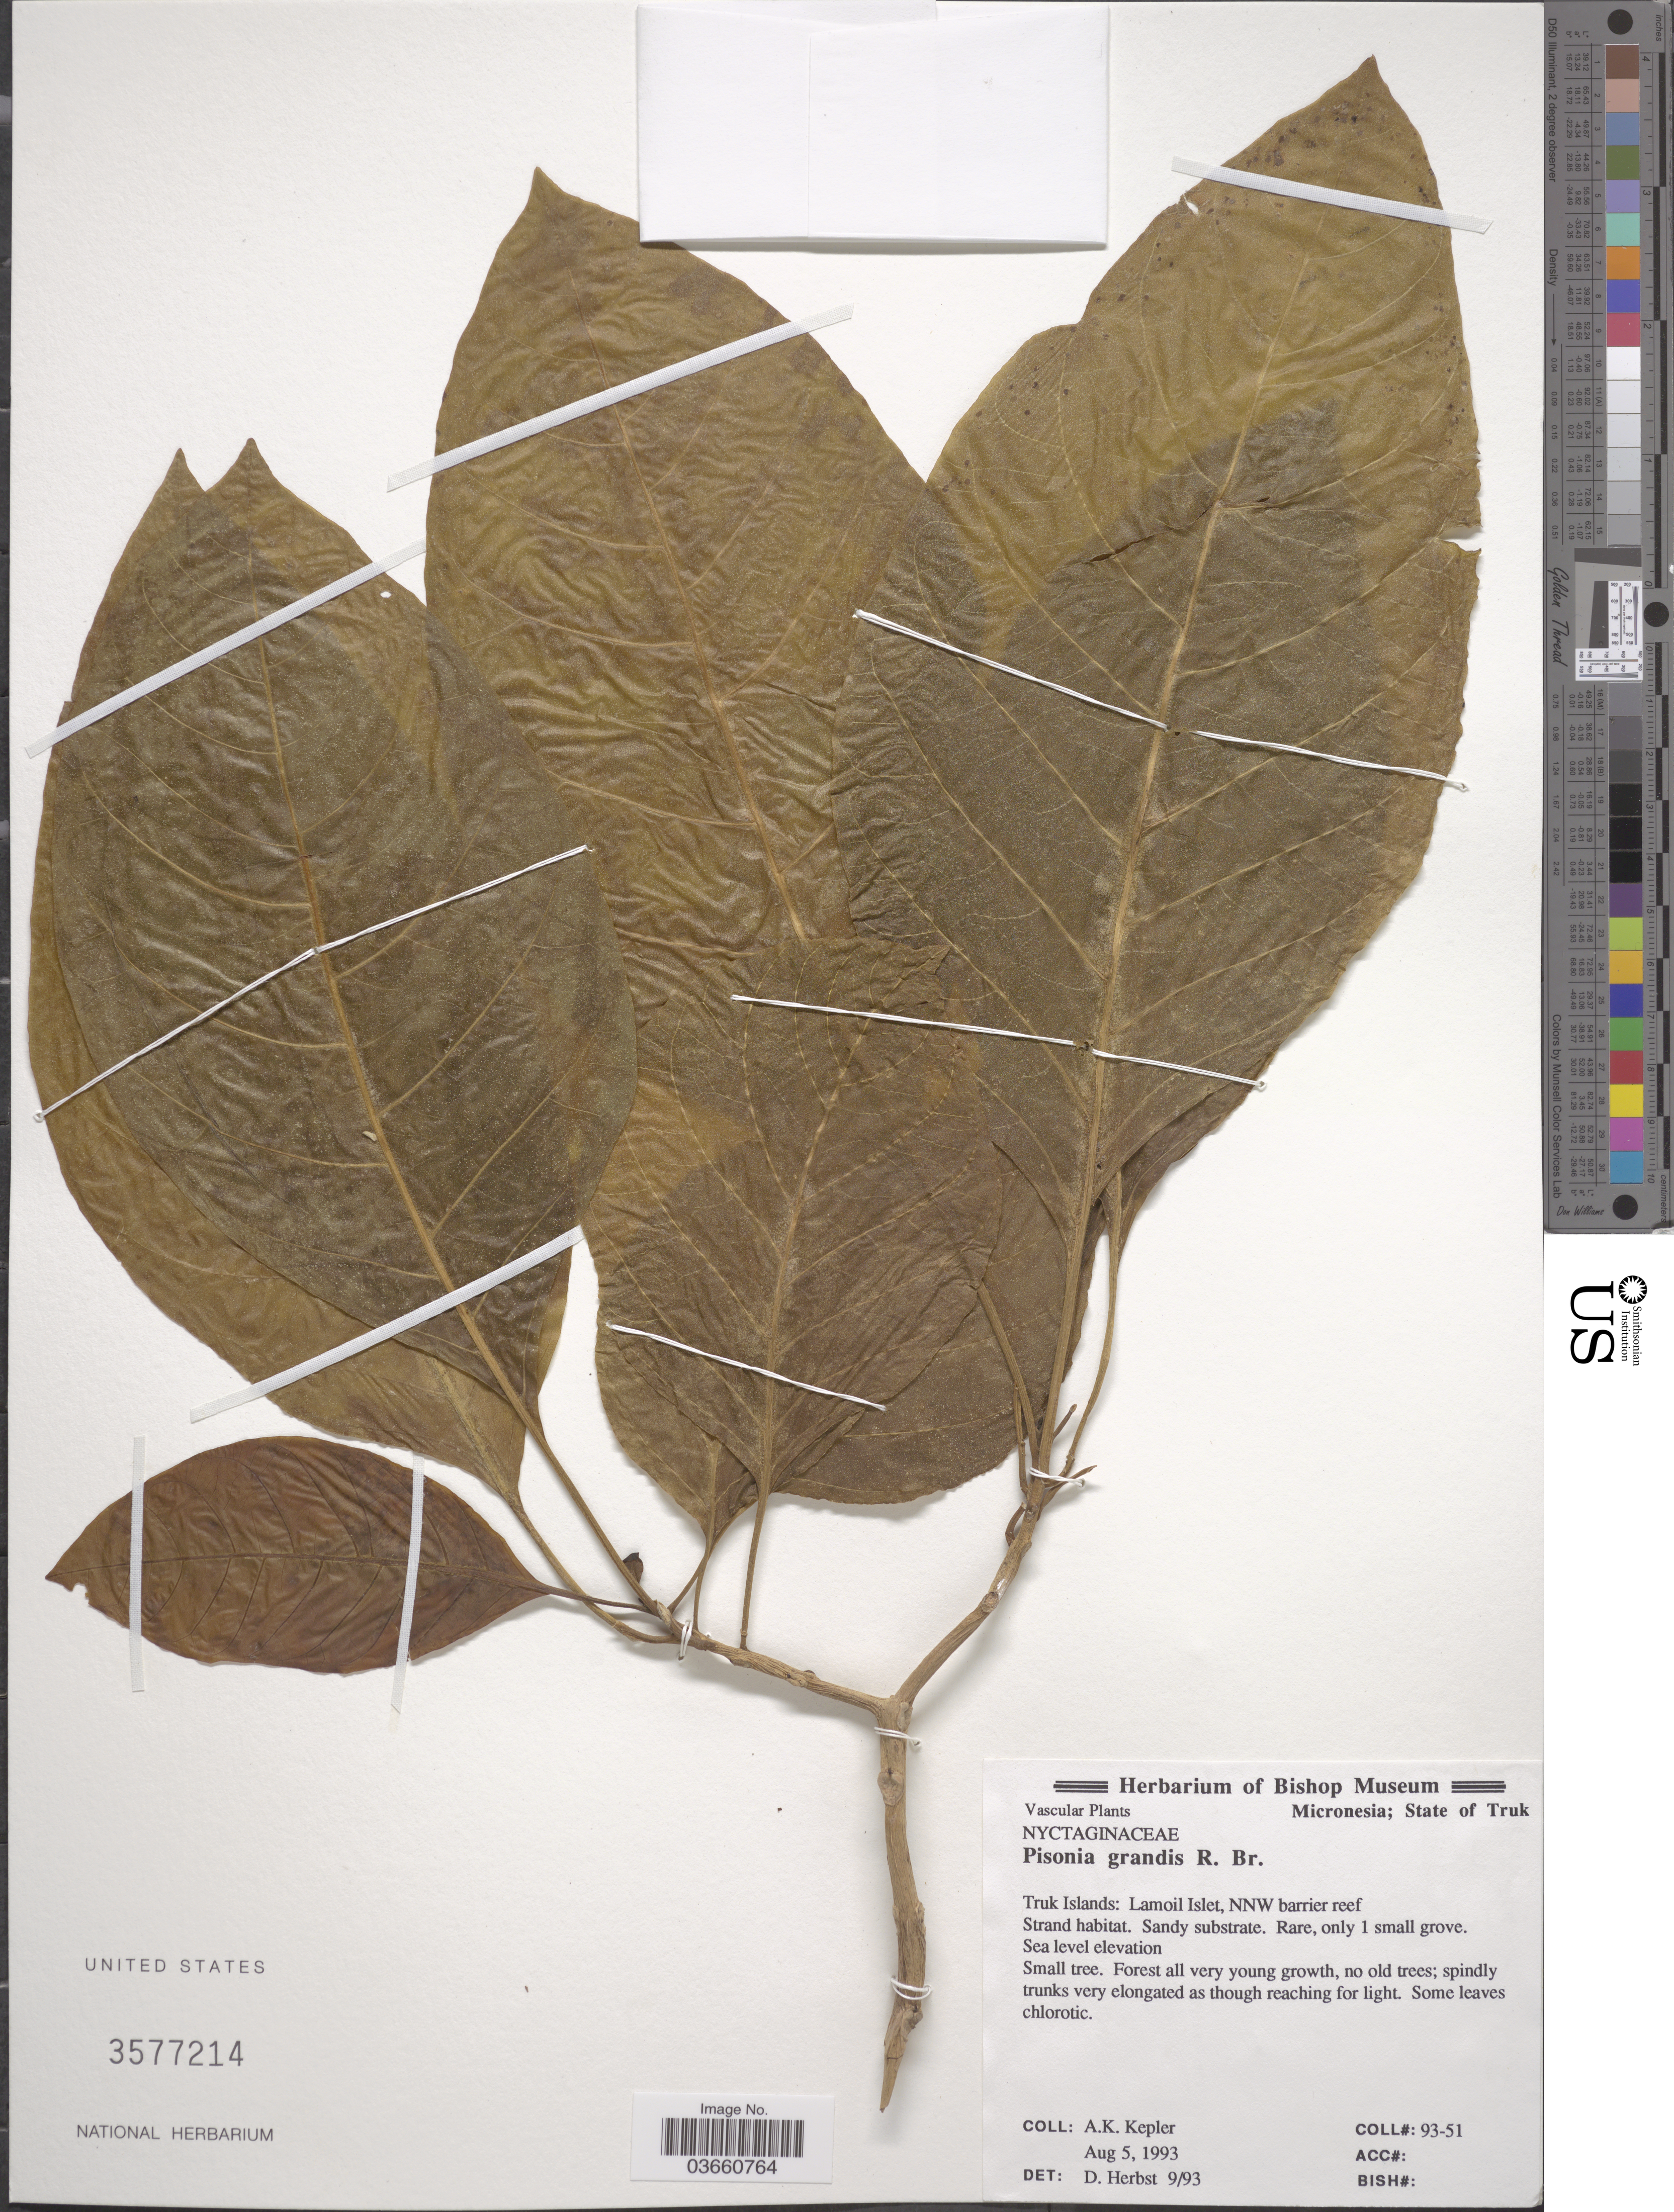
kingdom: Plantae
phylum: Tracheophyta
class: Magnoliopsida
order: Caryophyllales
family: Nyctaginaceae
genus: Pisonia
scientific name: Pisonia grandis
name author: R. Br.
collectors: A. K. Kepler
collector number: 93-51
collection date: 1993-08-05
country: Micronesia, Federated States of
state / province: Truk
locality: Truk Islands: Lamoil Islet, NNW barrier reef.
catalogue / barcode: US 3577214